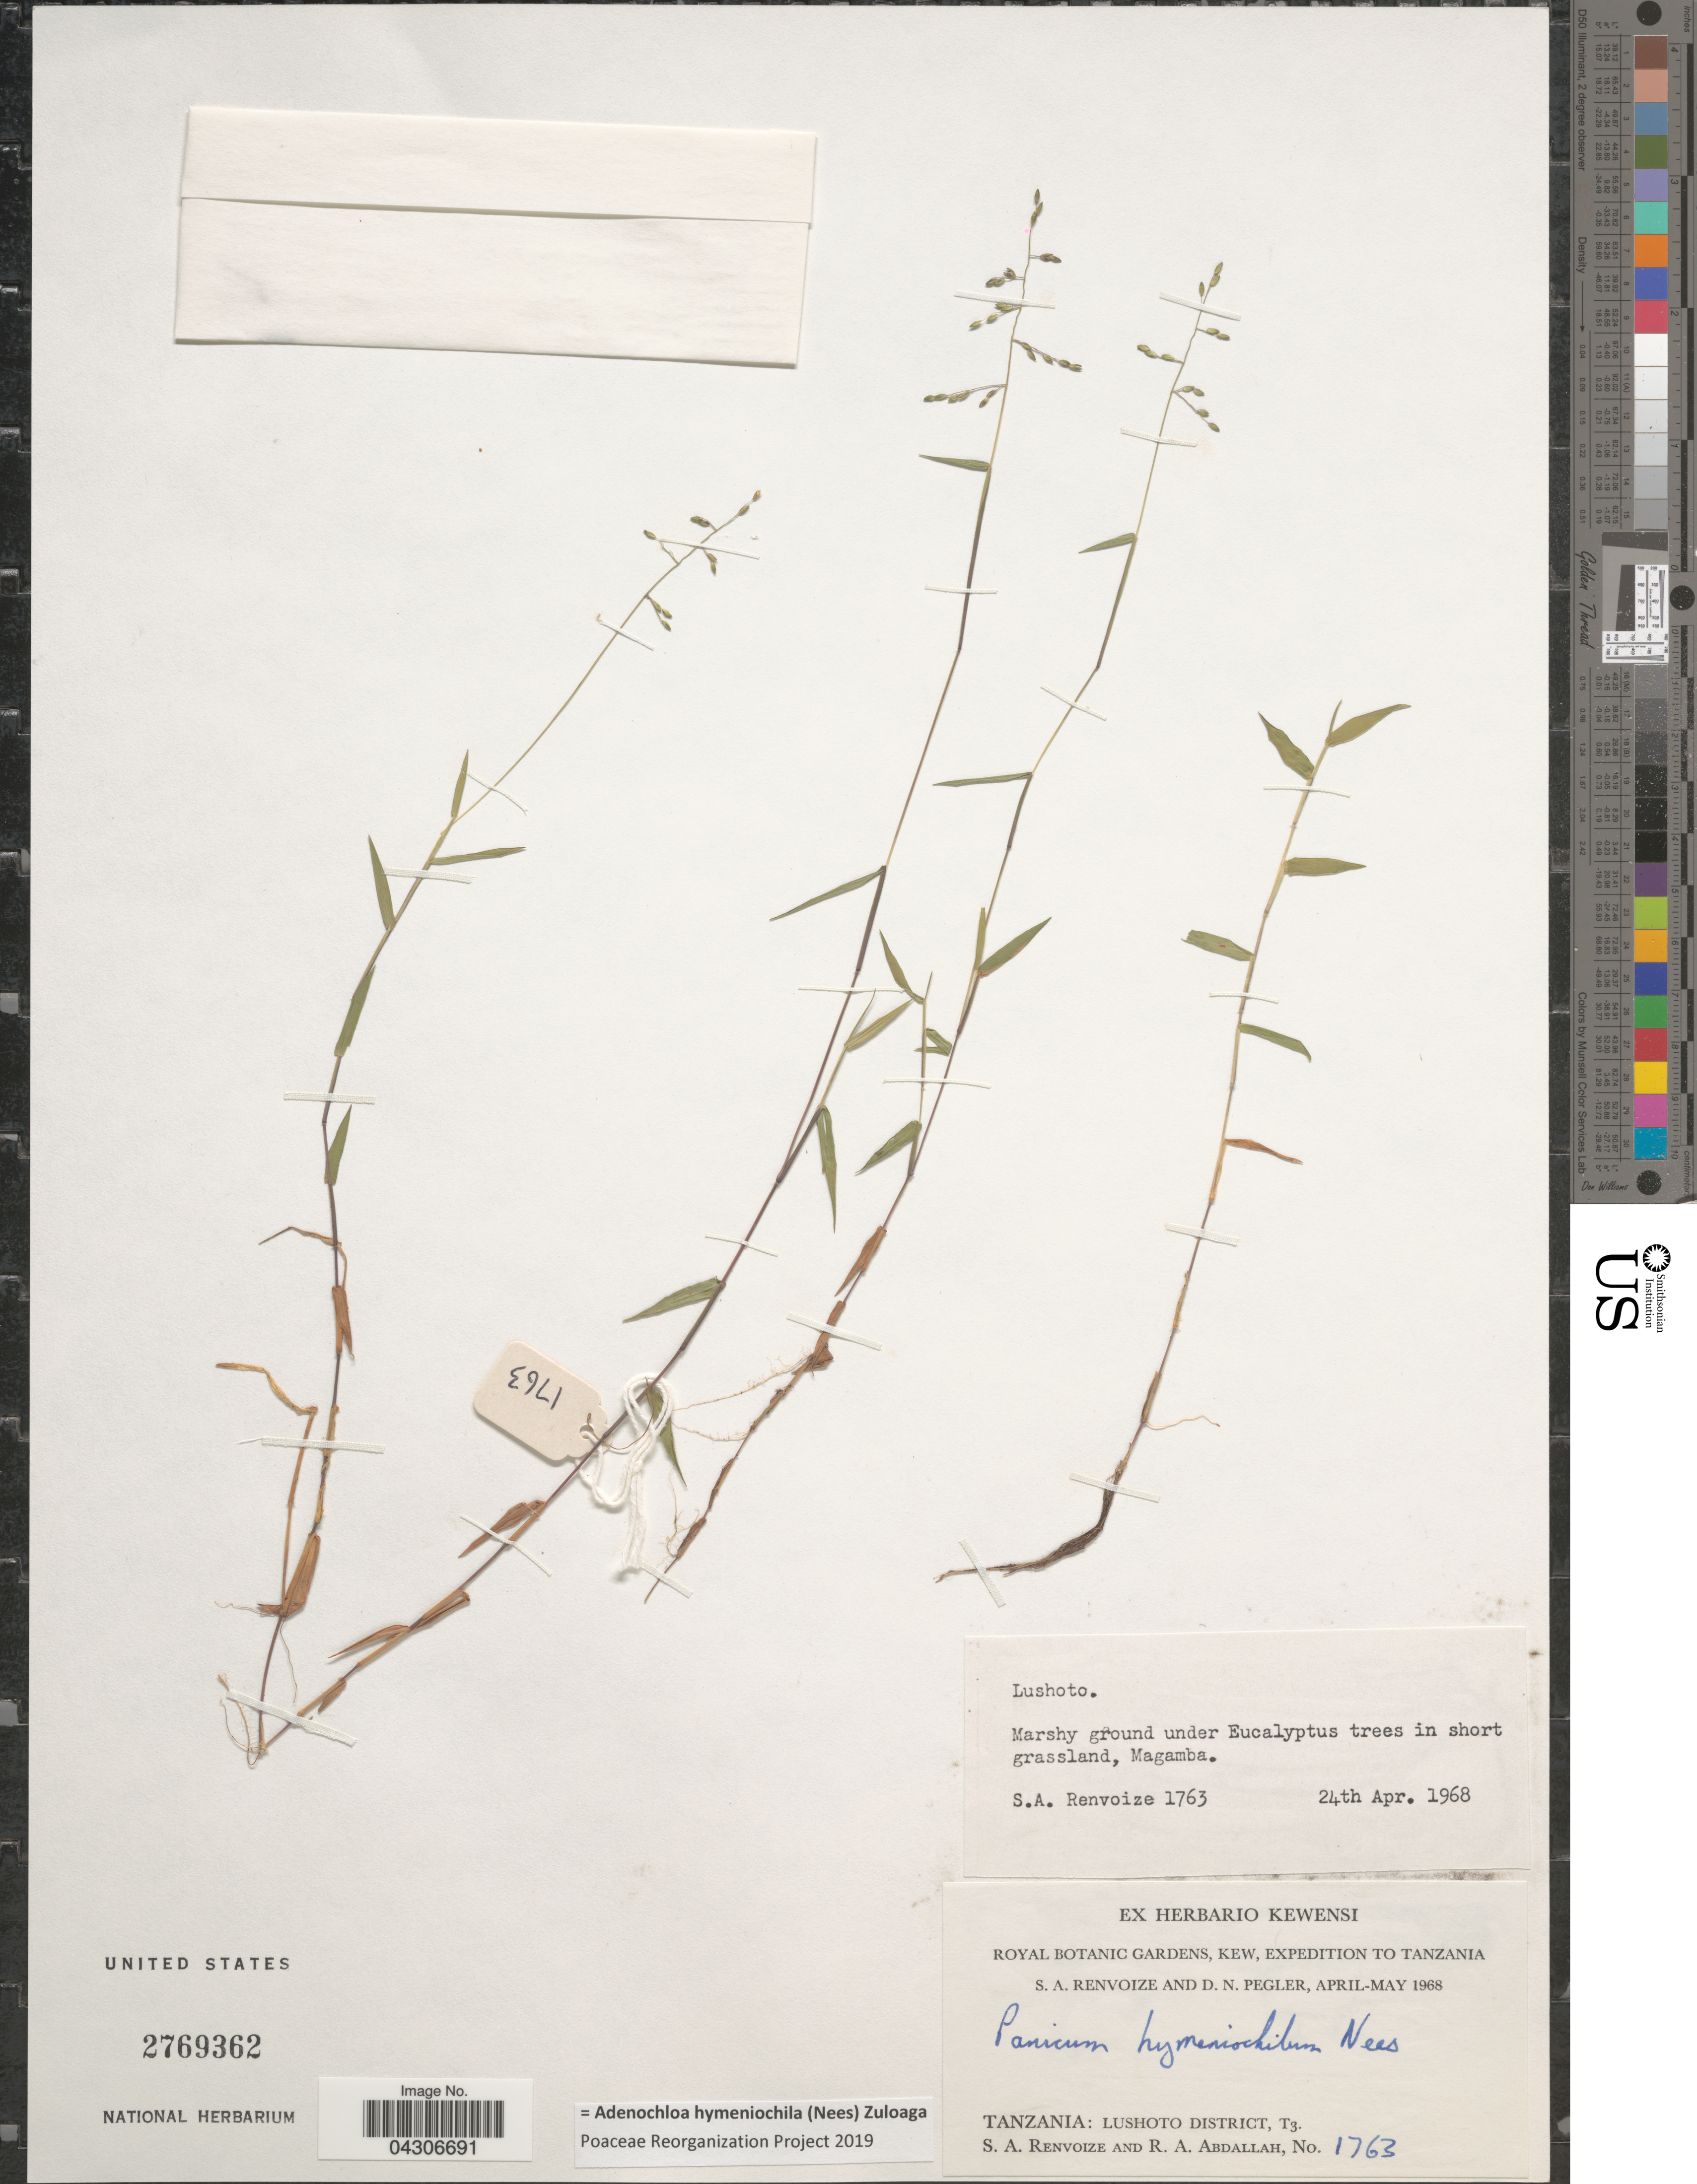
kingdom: Plantae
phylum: Tracheophyta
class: Liliopsida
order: Poales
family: Poaceae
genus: Adenochloa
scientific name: Adenochloa hymeniochila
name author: (Nees) Zuloaga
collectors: S. A. Renvoize, R. Abdallah & D. Pegler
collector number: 1763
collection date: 1968-04-24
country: Tanzania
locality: Royal Botanic Gardens, Kew, Expedition To Tanzania. Lushoto District, Tz.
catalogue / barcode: US 2769362